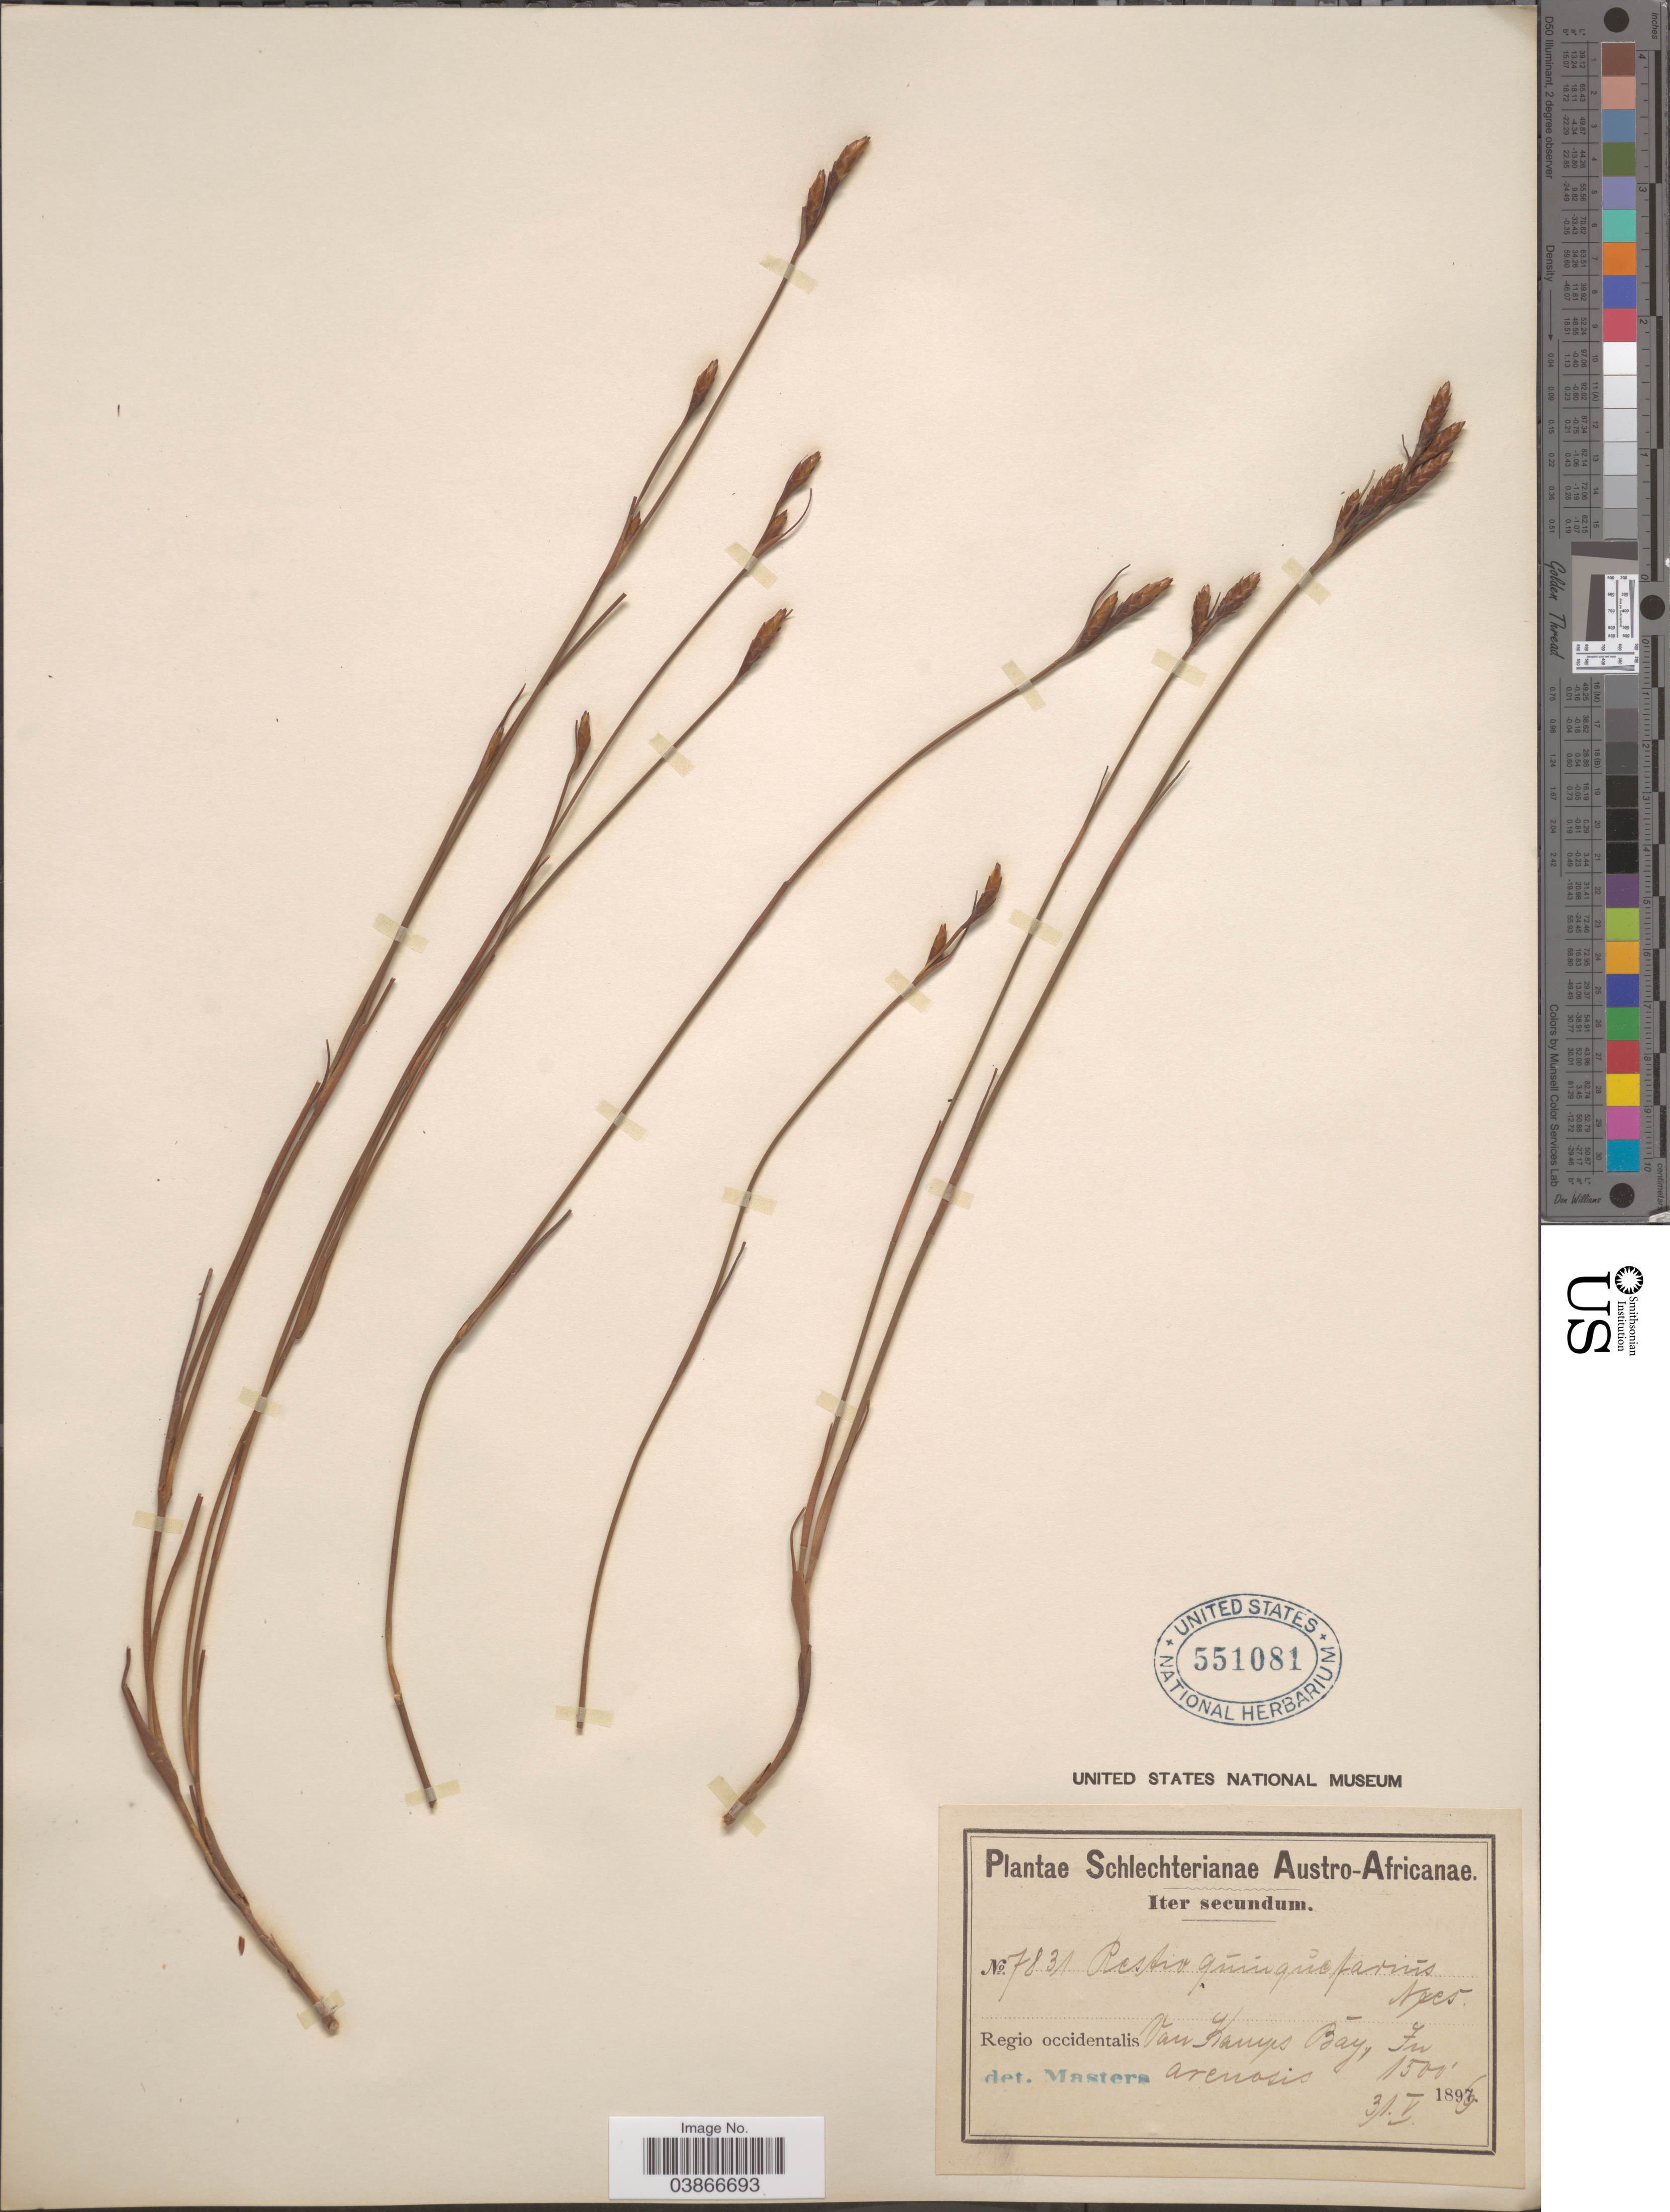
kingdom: Plantae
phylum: Tracheophyta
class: Liliopsida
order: Poales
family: Restionaceae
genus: Restio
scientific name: Restio quinquefarius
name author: Nees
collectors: Schlechter, --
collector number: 7831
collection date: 1896-05-31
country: South Africa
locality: Austro-Africanæ. Regio occidentalis Van Kamps Bay, In arenosis.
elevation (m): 457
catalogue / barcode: US 551081